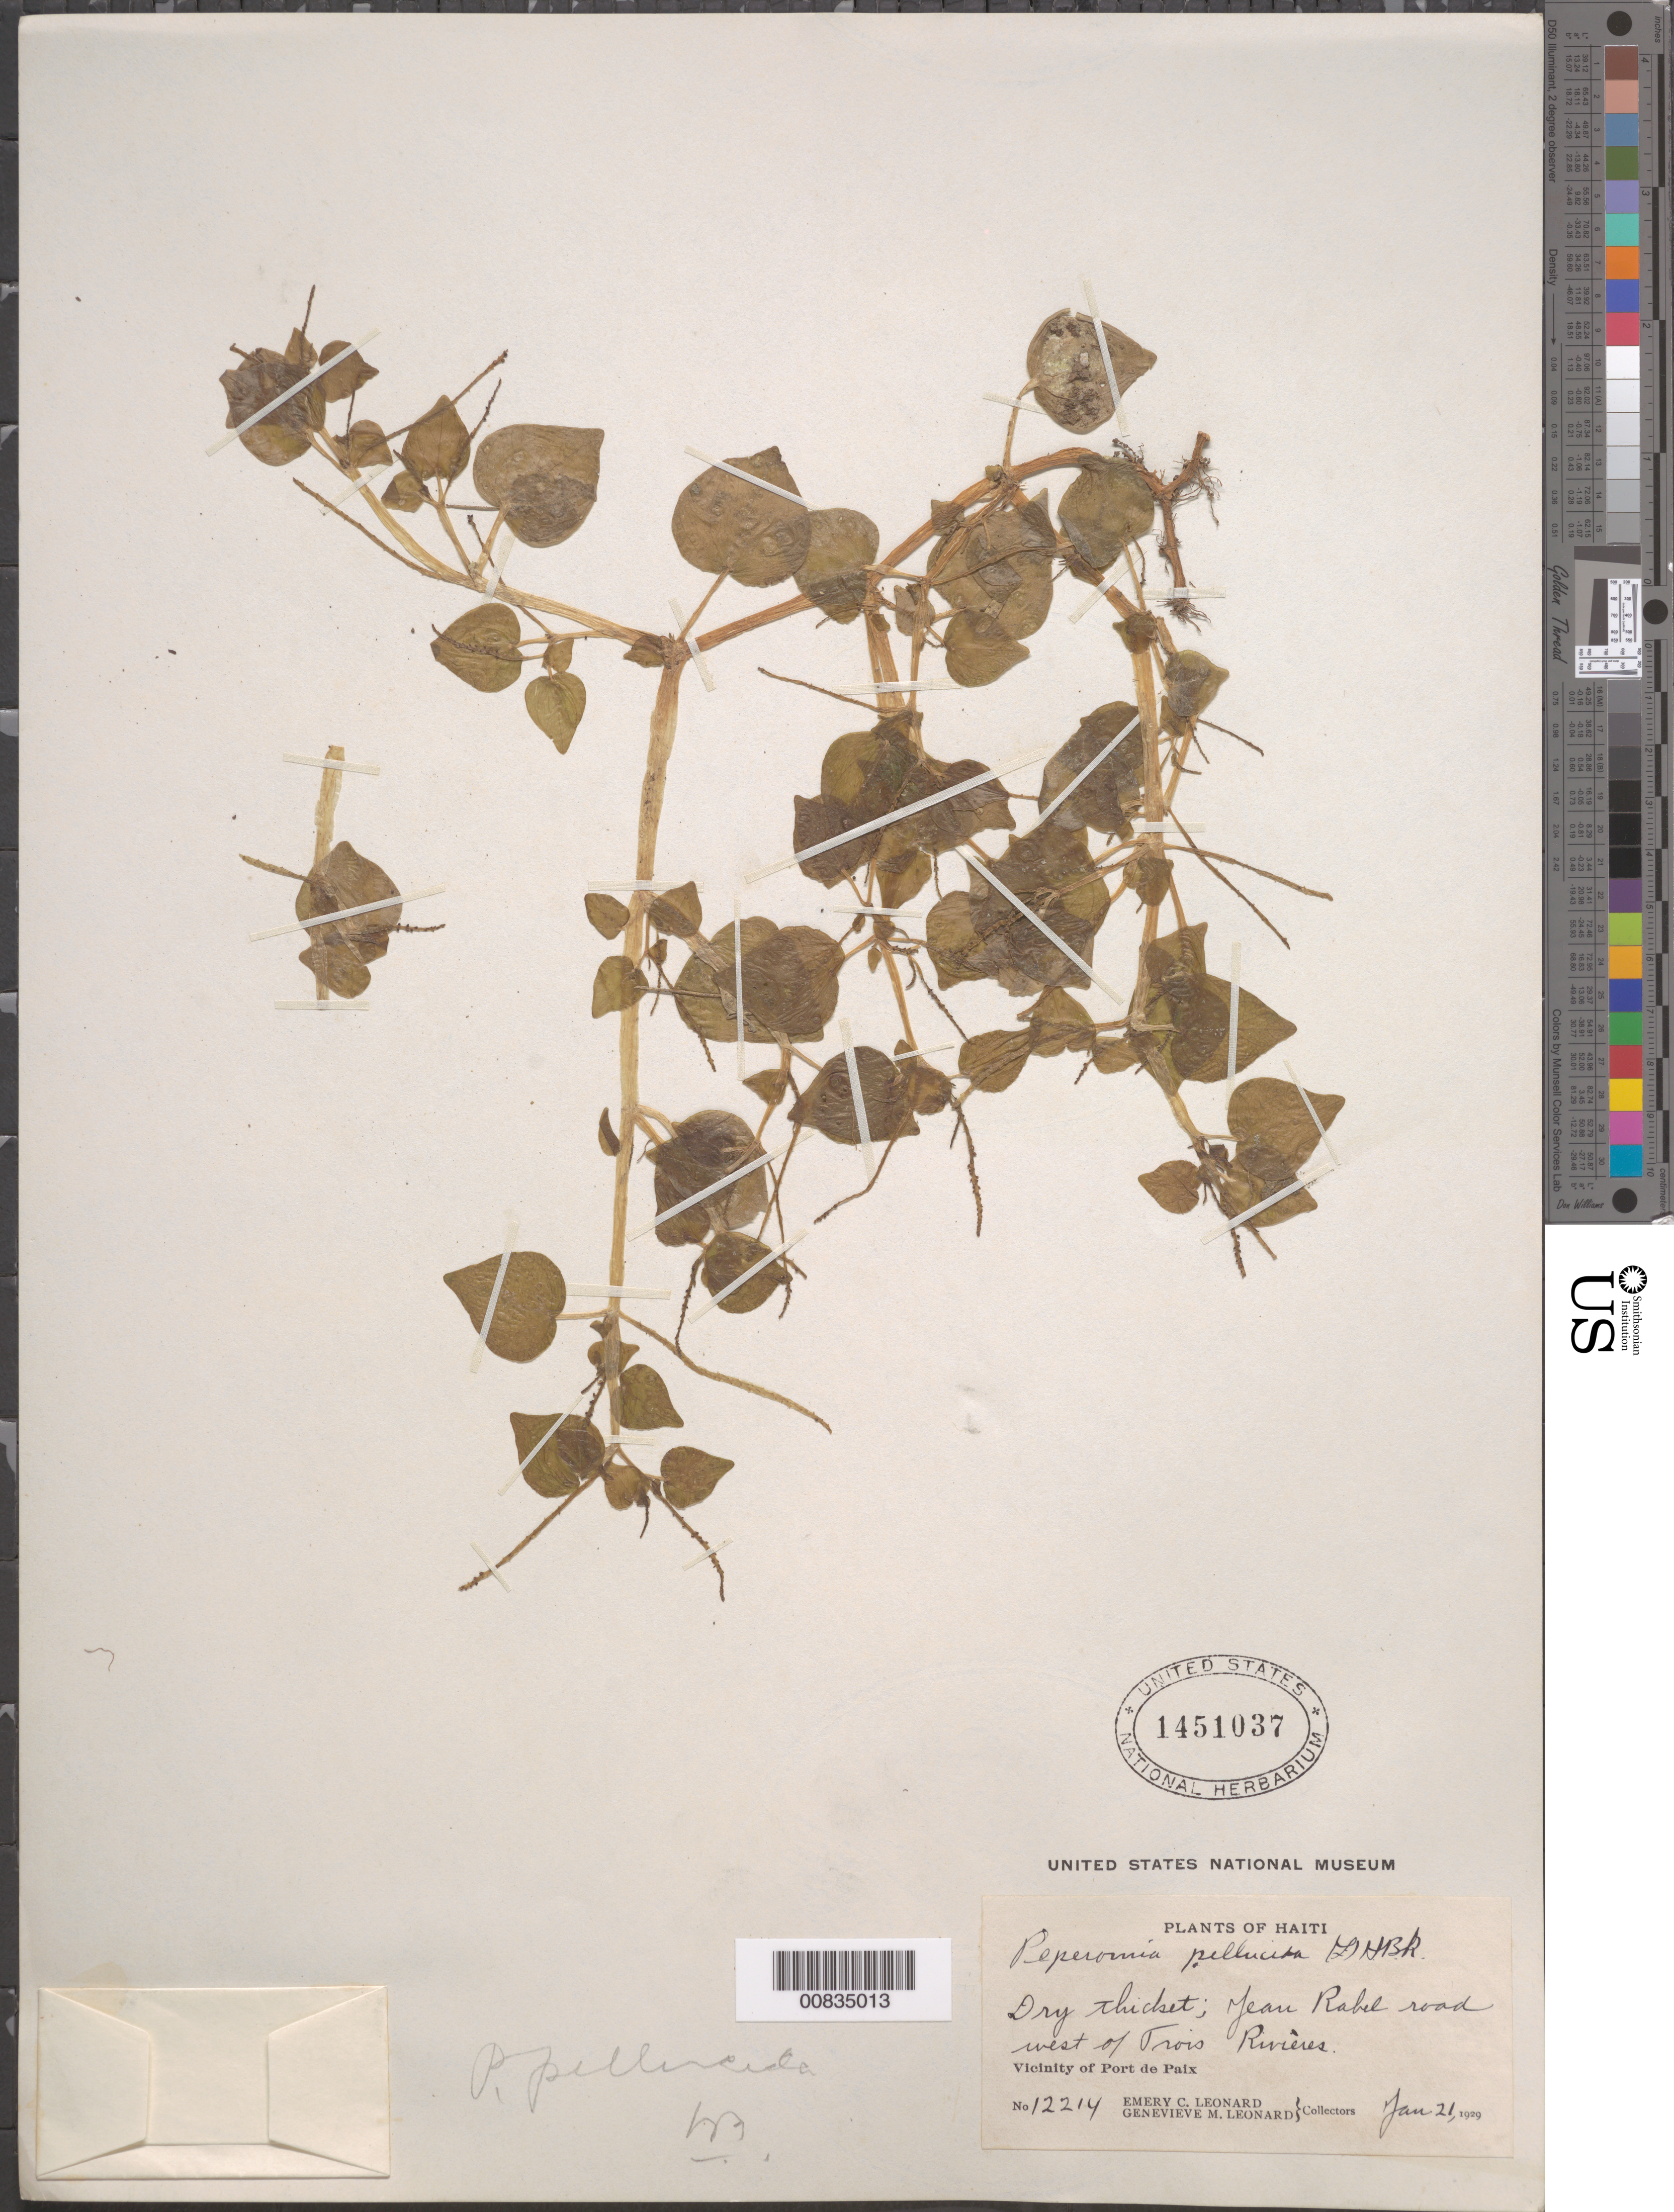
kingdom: Plantae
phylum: Tracheophyta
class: Magnoliopsida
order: Piperales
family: Piperaceae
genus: Peperomia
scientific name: Peperomia pellucida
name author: (L.) Kunth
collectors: E. C. Leonard & G. M. Leonard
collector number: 12214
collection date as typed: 21 Jan 1929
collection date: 1929-01-21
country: Haiti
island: Hispaniola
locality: Vicinity of Port-de-Paix. Jean Rabel Road west of Trois Rivières.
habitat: Dry thicket.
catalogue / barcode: US 1451037